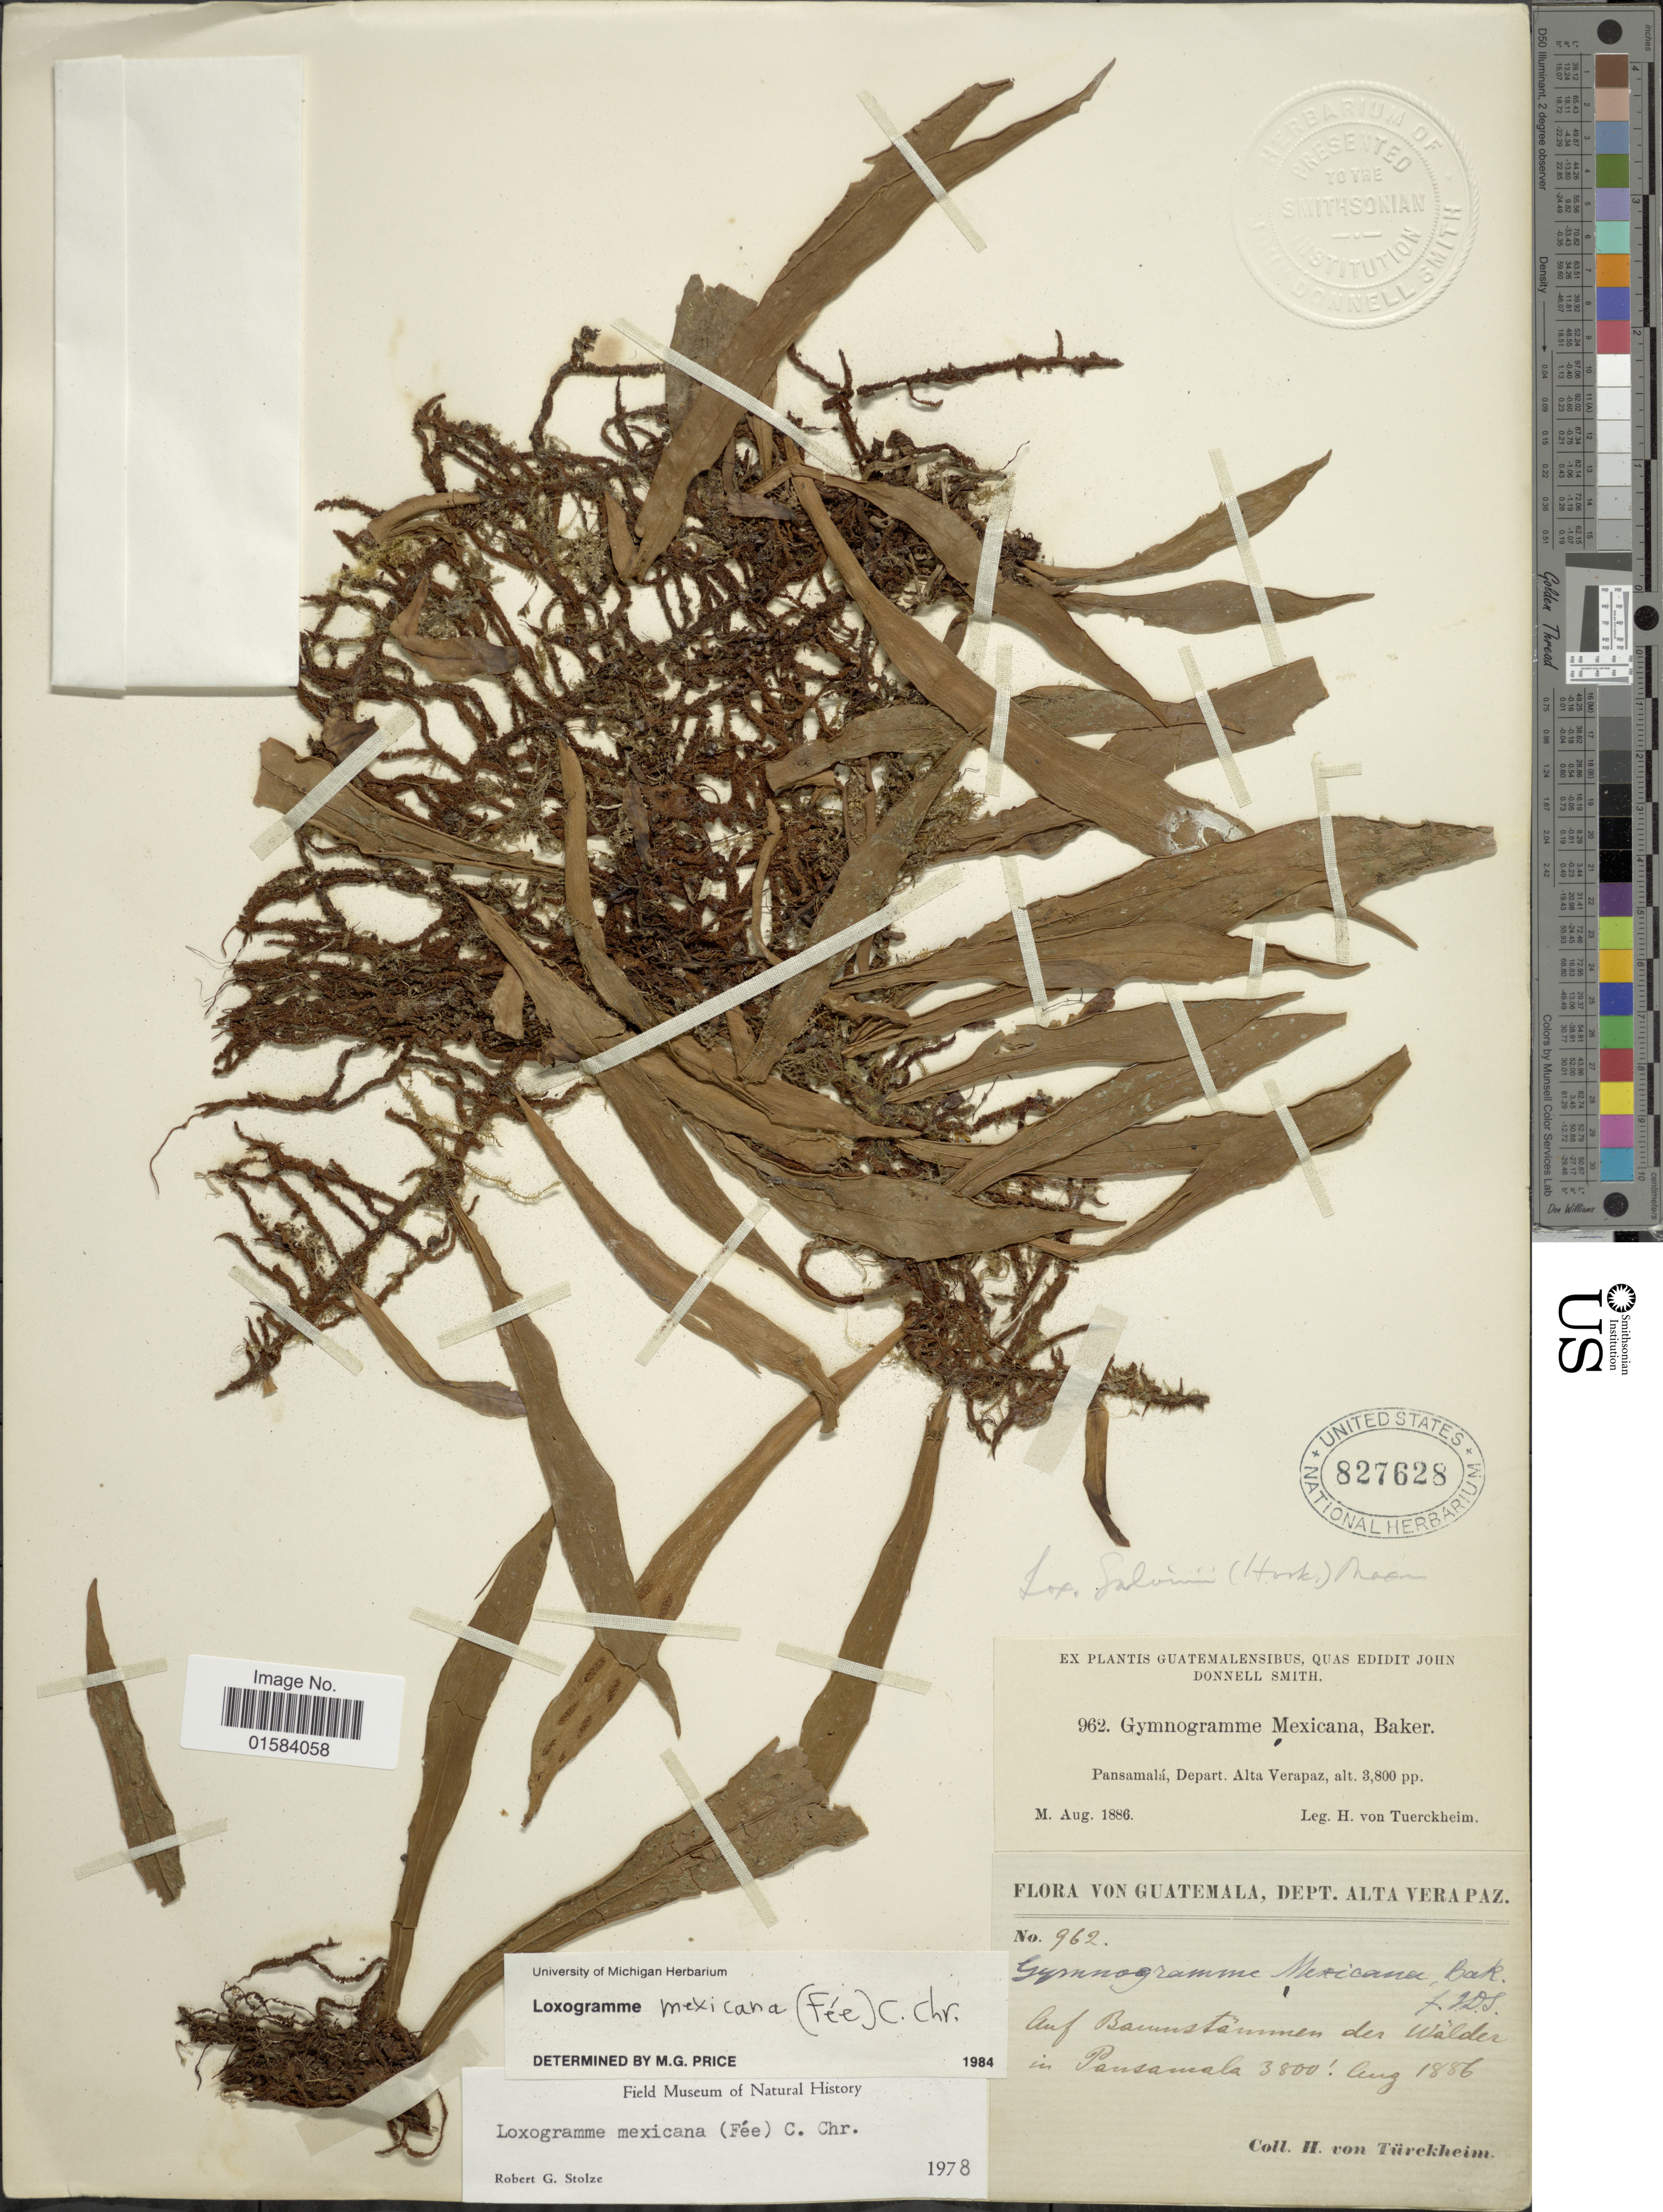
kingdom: Plantae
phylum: Tracheophyta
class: Polypodiopsida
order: Polypodiales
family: Polypodiaceae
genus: Loxogramme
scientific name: Loxogramme mexicana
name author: (Fée) C. Chr.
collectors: H. von Türckheim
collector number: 962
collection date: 1886-08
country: Guatemala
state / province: Alta Verapaz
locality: Pansamalá, Depart Alta Verapaz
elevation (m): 1158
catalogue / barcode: US 828628